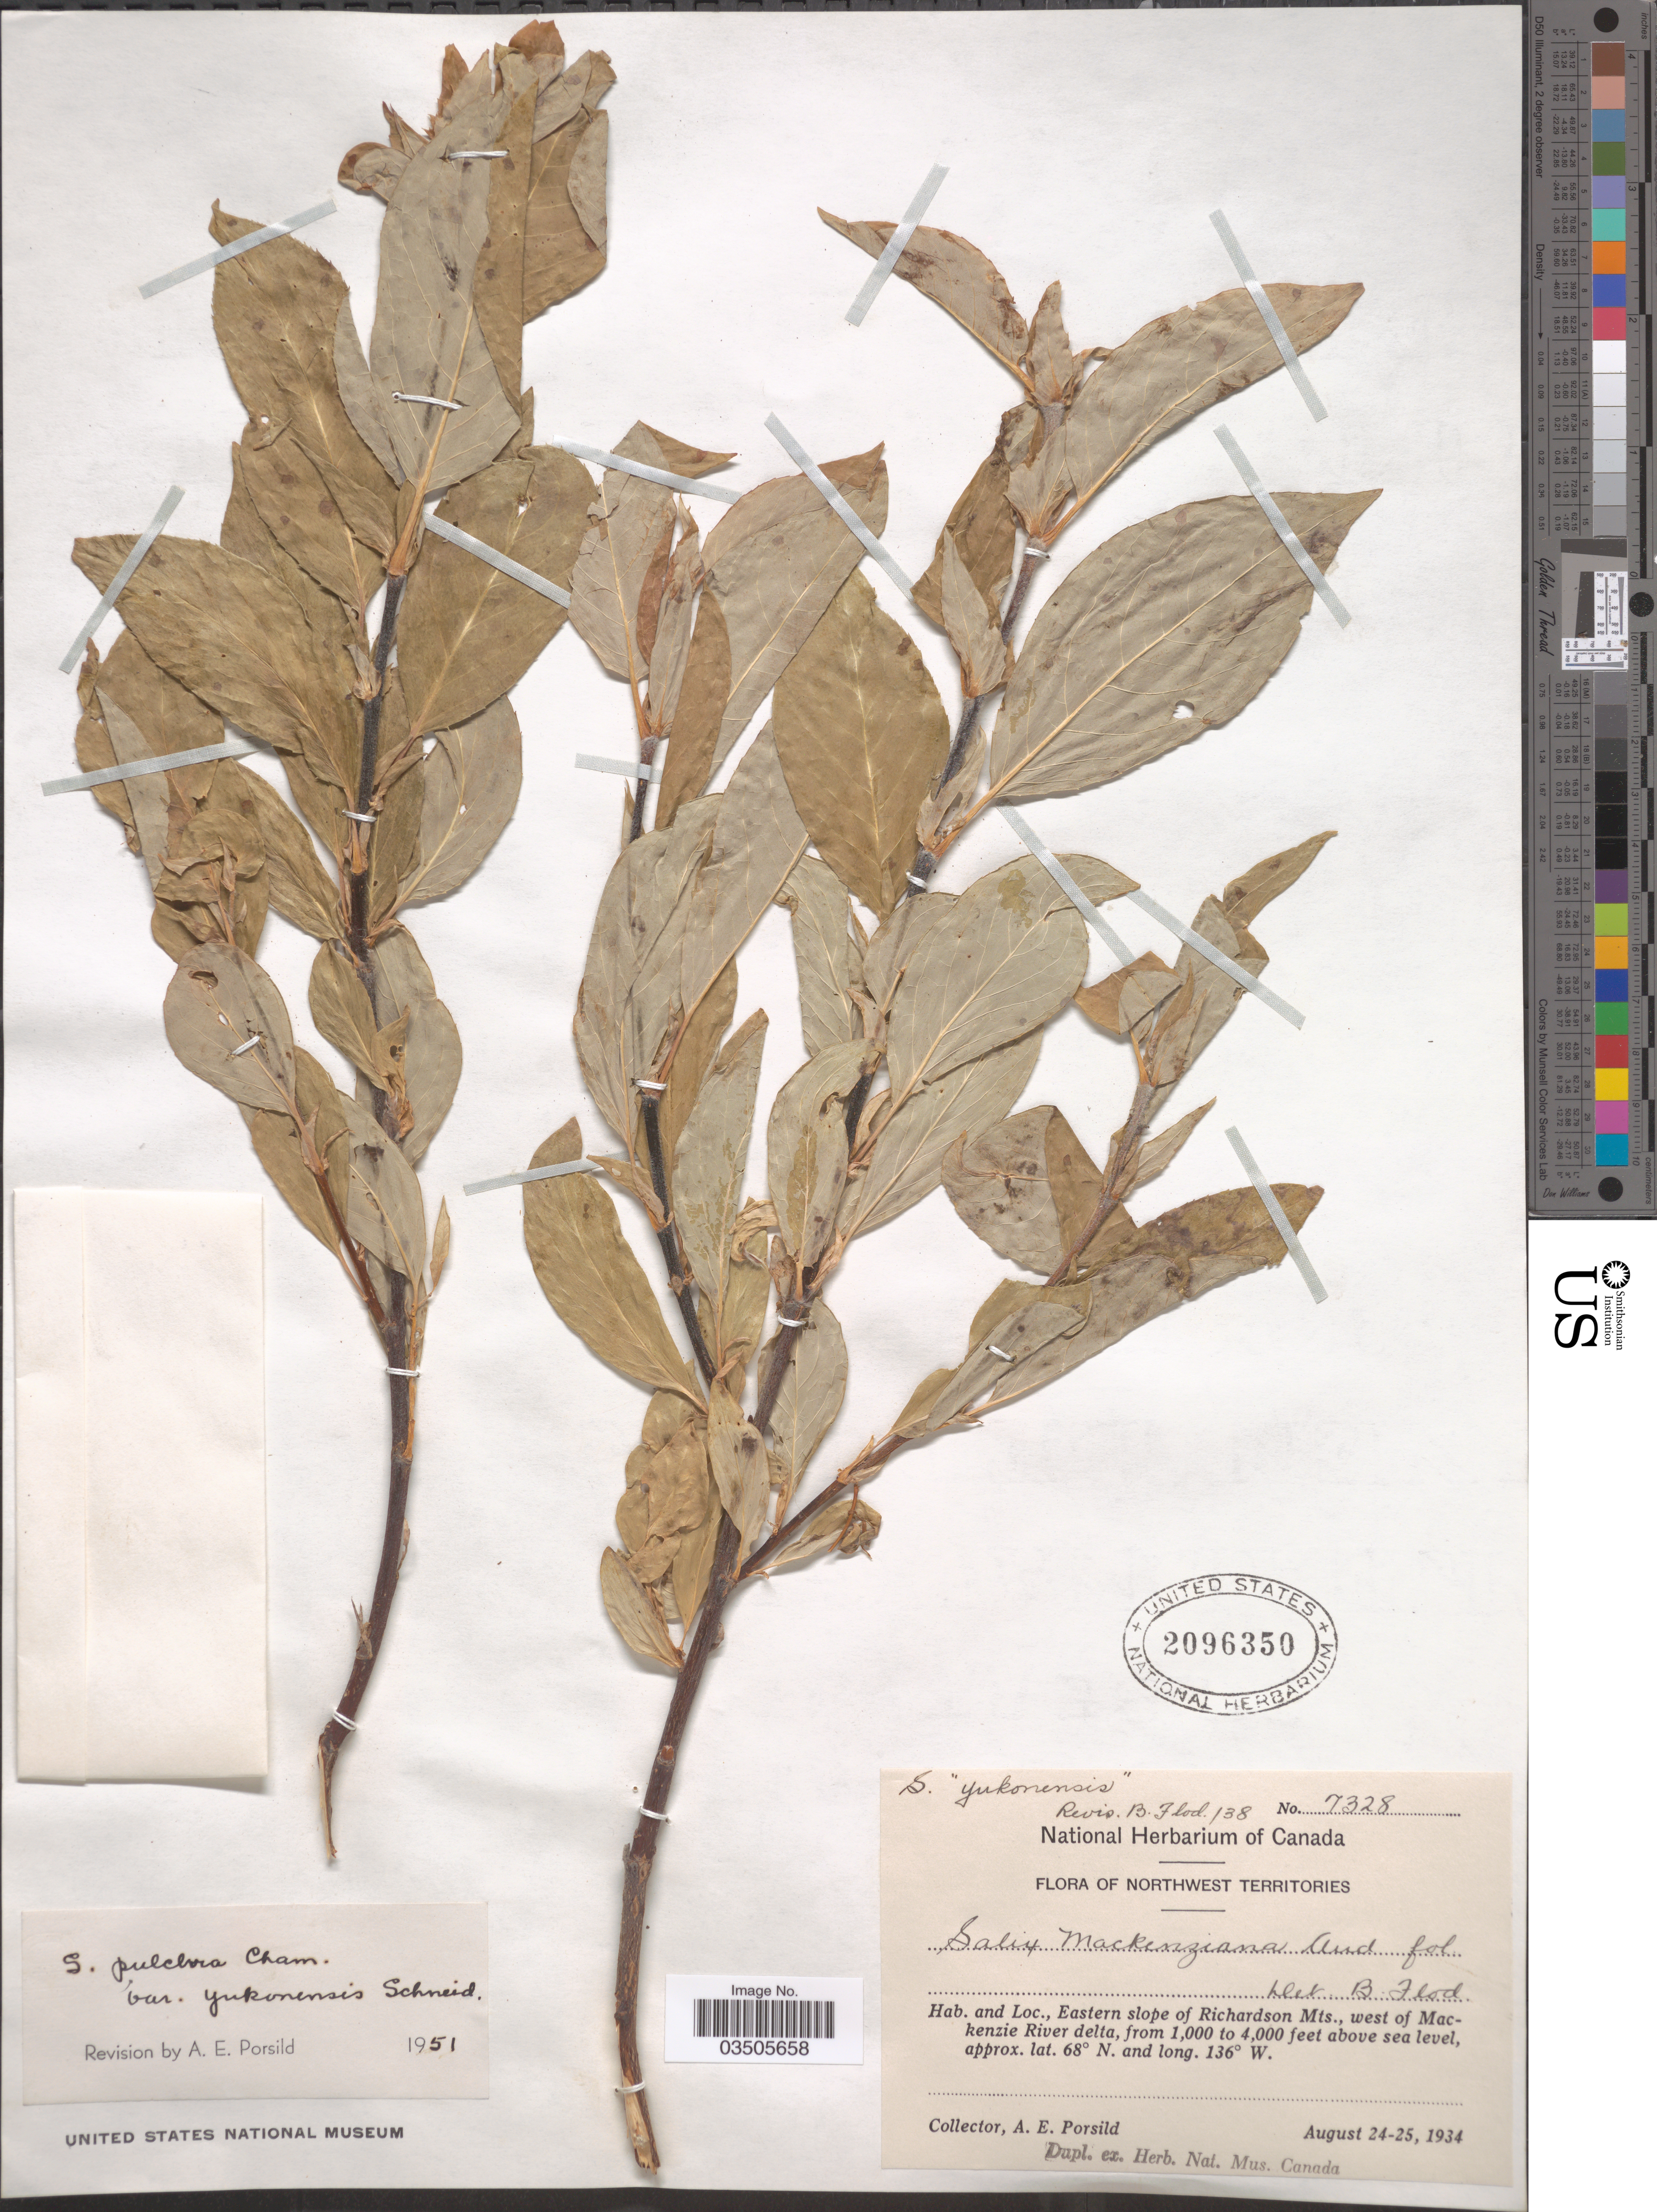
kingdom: Plantae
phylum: Tracheophyta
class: Magnoliopsida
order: Malpighiales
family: Salicaceae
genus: Salix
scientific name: Salix pulchra var. yukonensis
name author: C.K. Schneid.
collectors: A. E. Porsild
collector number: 7328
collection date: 1934-08-24/1934-08-25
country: Canada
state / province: Northwest Territories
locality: Eastern slope of Richardson Mts., west of Mackenzie River delta.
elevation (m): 305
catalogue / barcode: US 2096350